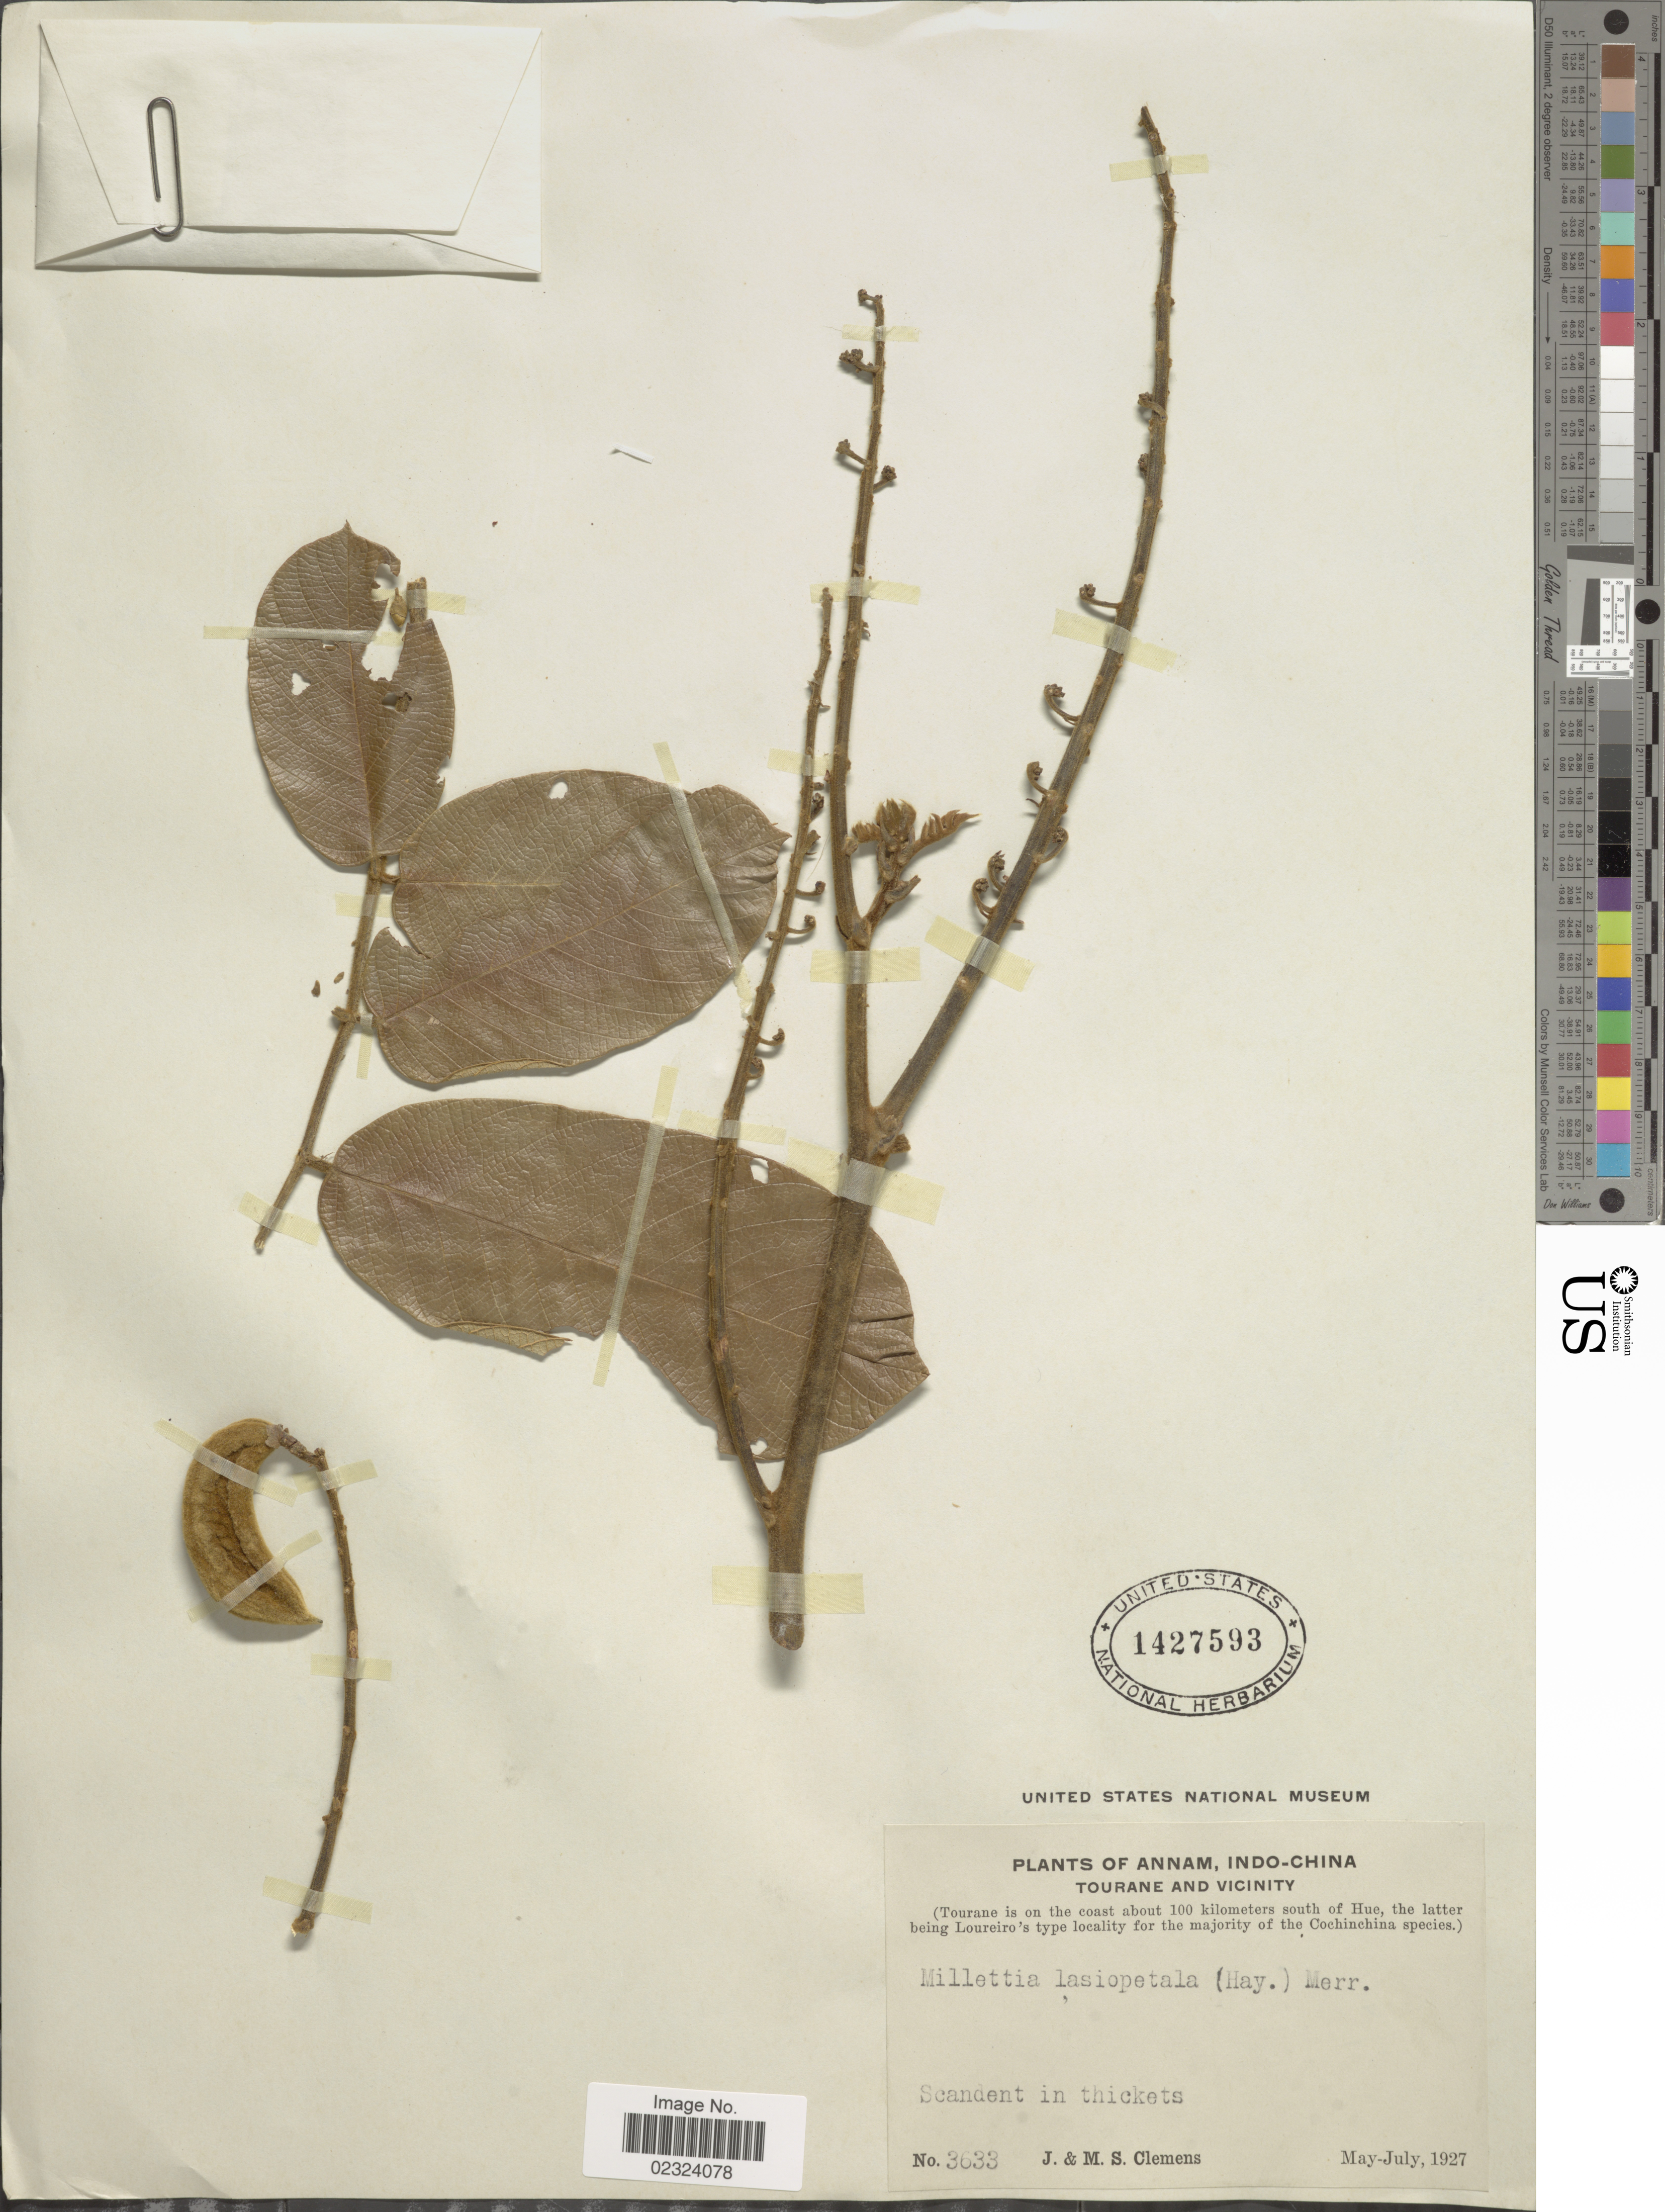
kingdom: Plantae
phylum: Tracheophyta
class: Magnoliopsida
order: Fabales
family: Fabaceae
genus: Millettia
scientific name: Millettia lasiopetala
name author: (Hayata) Merr.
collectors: J. Clemens & M. S. Clemens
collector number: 3633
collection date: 1927-05/1927-07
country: Vietnam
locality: Annam, Indo-China. Tourane and vicinity. Tourane is on the coast about 100 kilometers south of Hue.)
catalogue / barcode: US 1427593